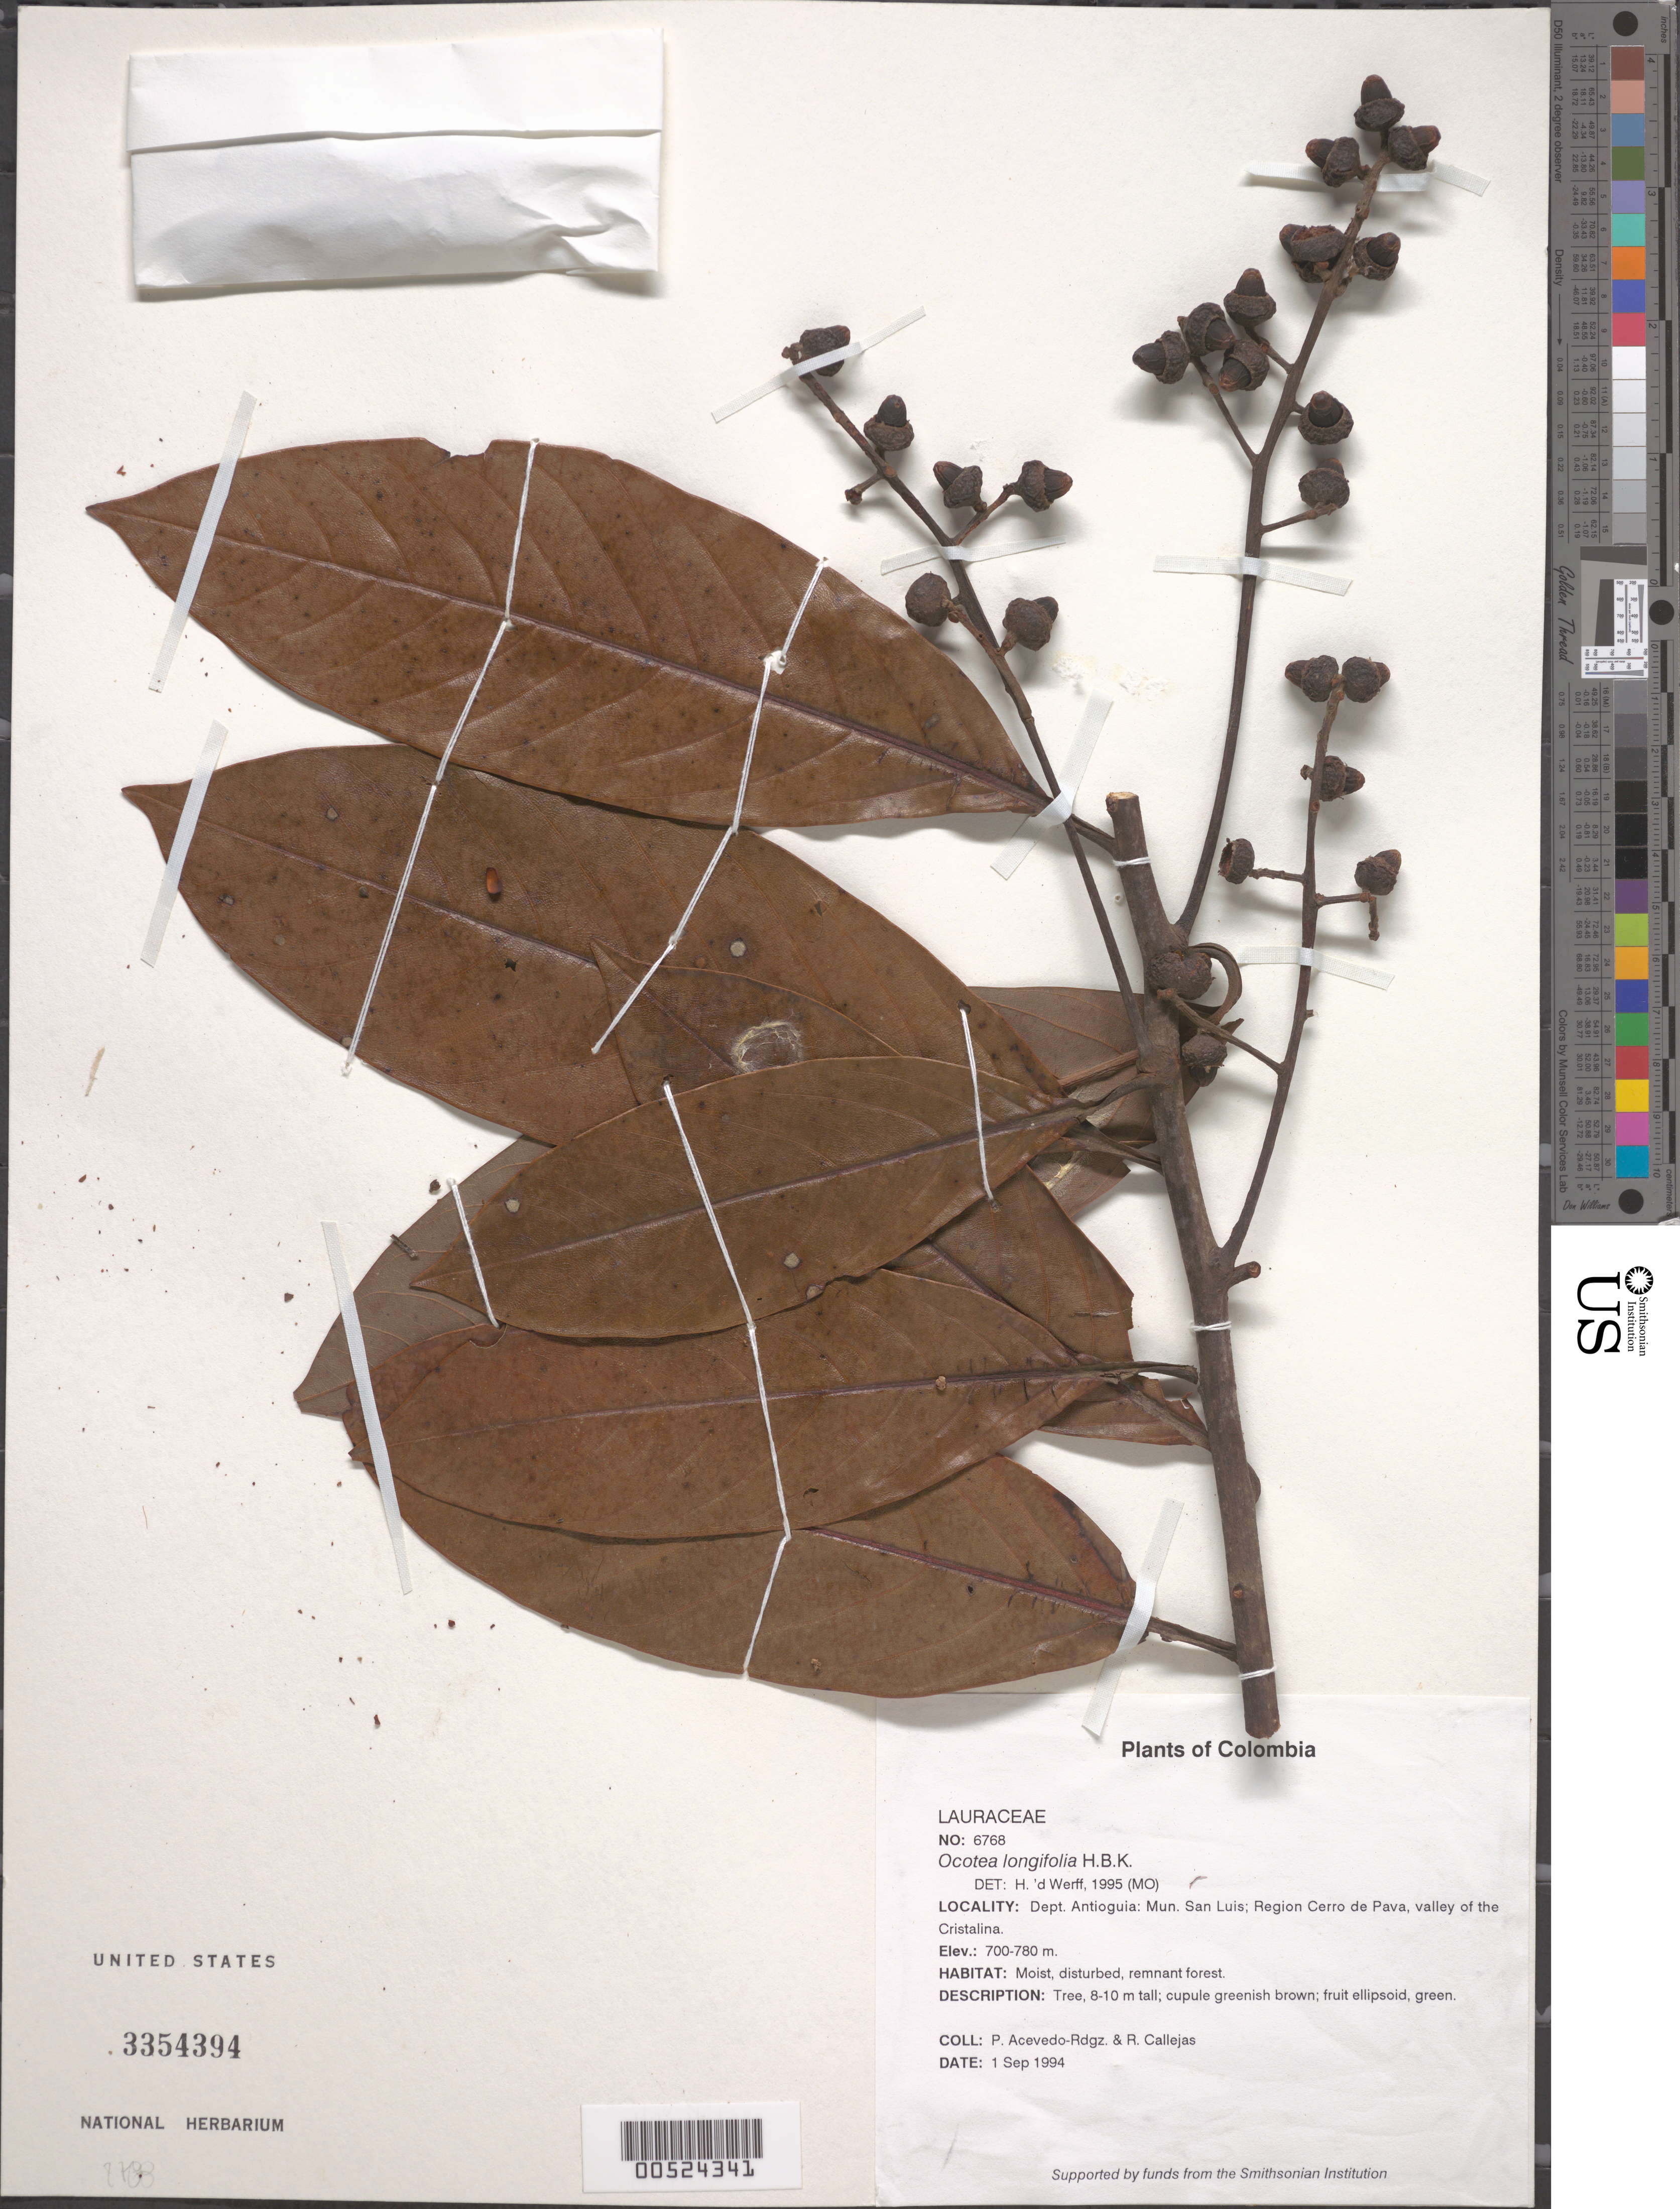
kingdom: Plantae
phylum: Tracheophyta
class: Magnoliopsida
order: Laurales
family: Lauraceae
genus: Ocotea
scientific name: Ocotea sp.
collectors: P. Acevedo-Rodr. & R. Callejas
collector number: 6768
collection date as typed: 01 Sep 1994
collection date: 1994-09-01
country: Colombia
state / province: Antioquia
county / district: San Luis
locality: Depart. Antioquia; Mun. San Luis. Region Cerro de Pava, valley of the Cristalina.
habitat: Moist, disturbed, remnant forest.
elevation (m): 700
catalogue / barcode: US 3354394